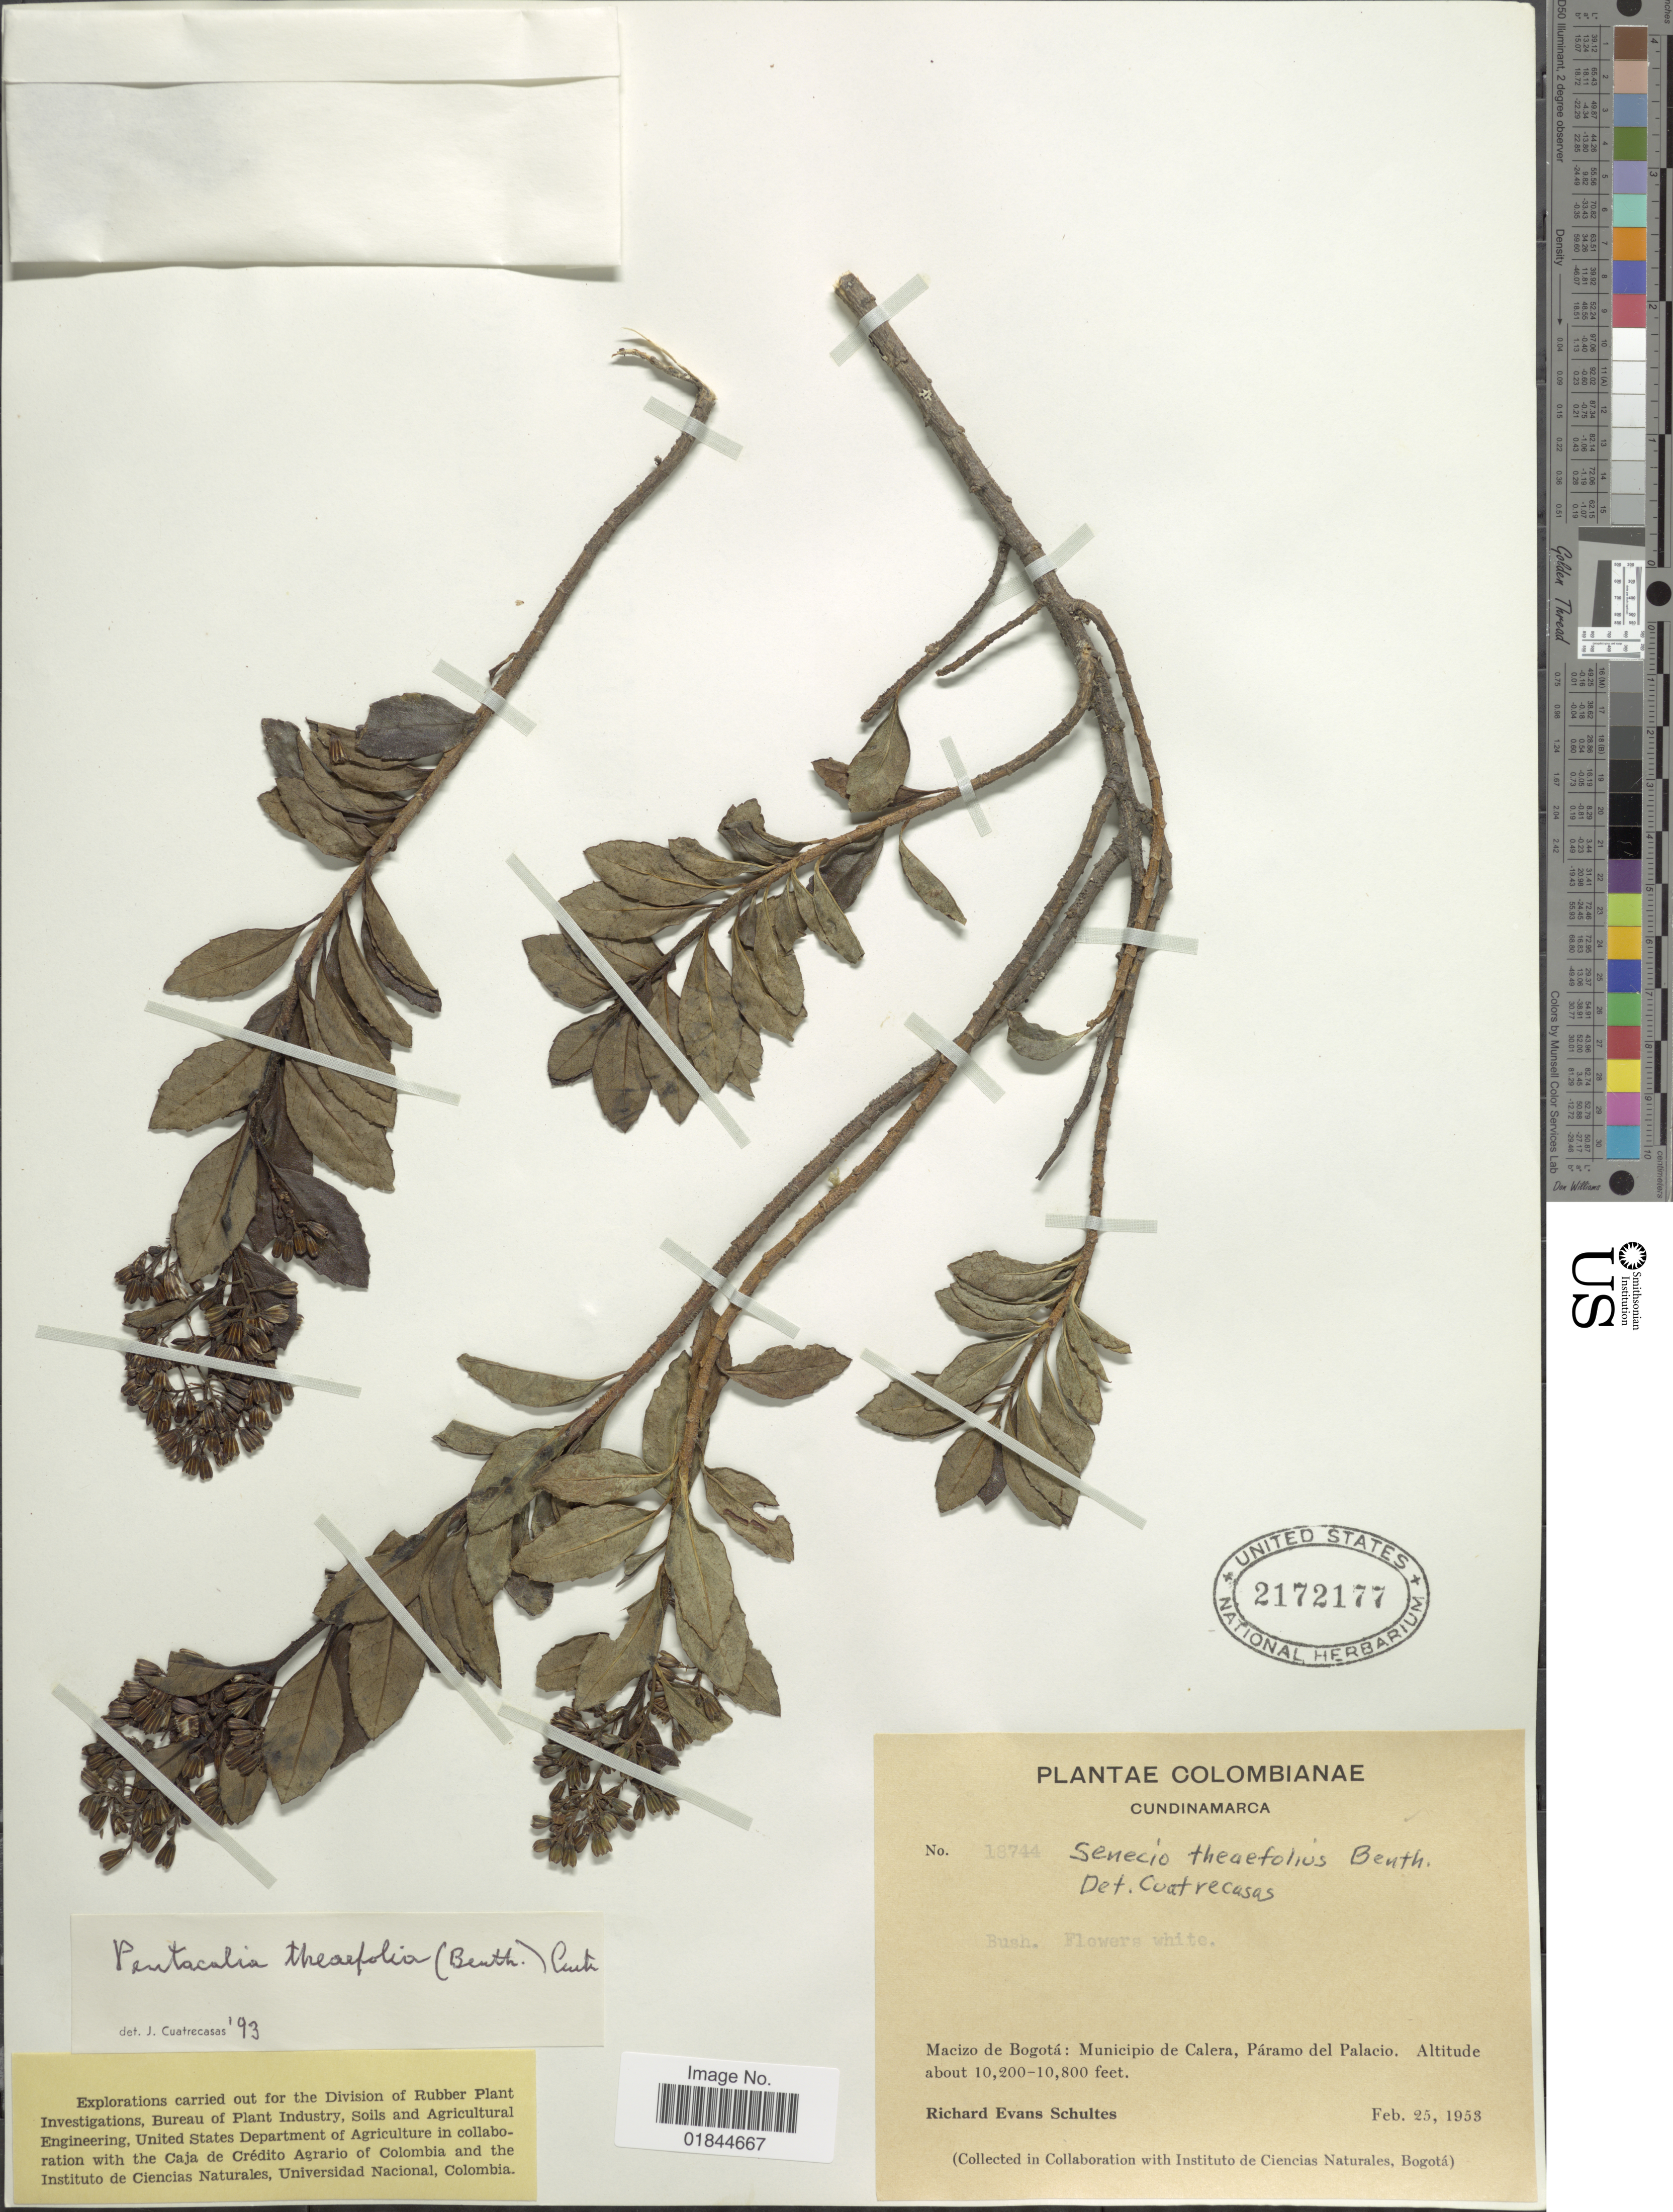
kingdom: Plantae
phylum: Tracheophyta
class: Magnoliopsida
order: Asterales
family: Asteraceae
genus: Pentacalia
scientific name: Pentacalia theifolia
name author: (Benth.) Cuatrec.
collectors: R. E. Schultes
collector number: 18744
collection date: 1953-02-25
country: Colombia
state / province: Cundinamarca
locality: Macizo de Bogota, Municipio de Calera, Paramo del Palacio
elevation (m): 3109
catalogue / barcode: US 2172177